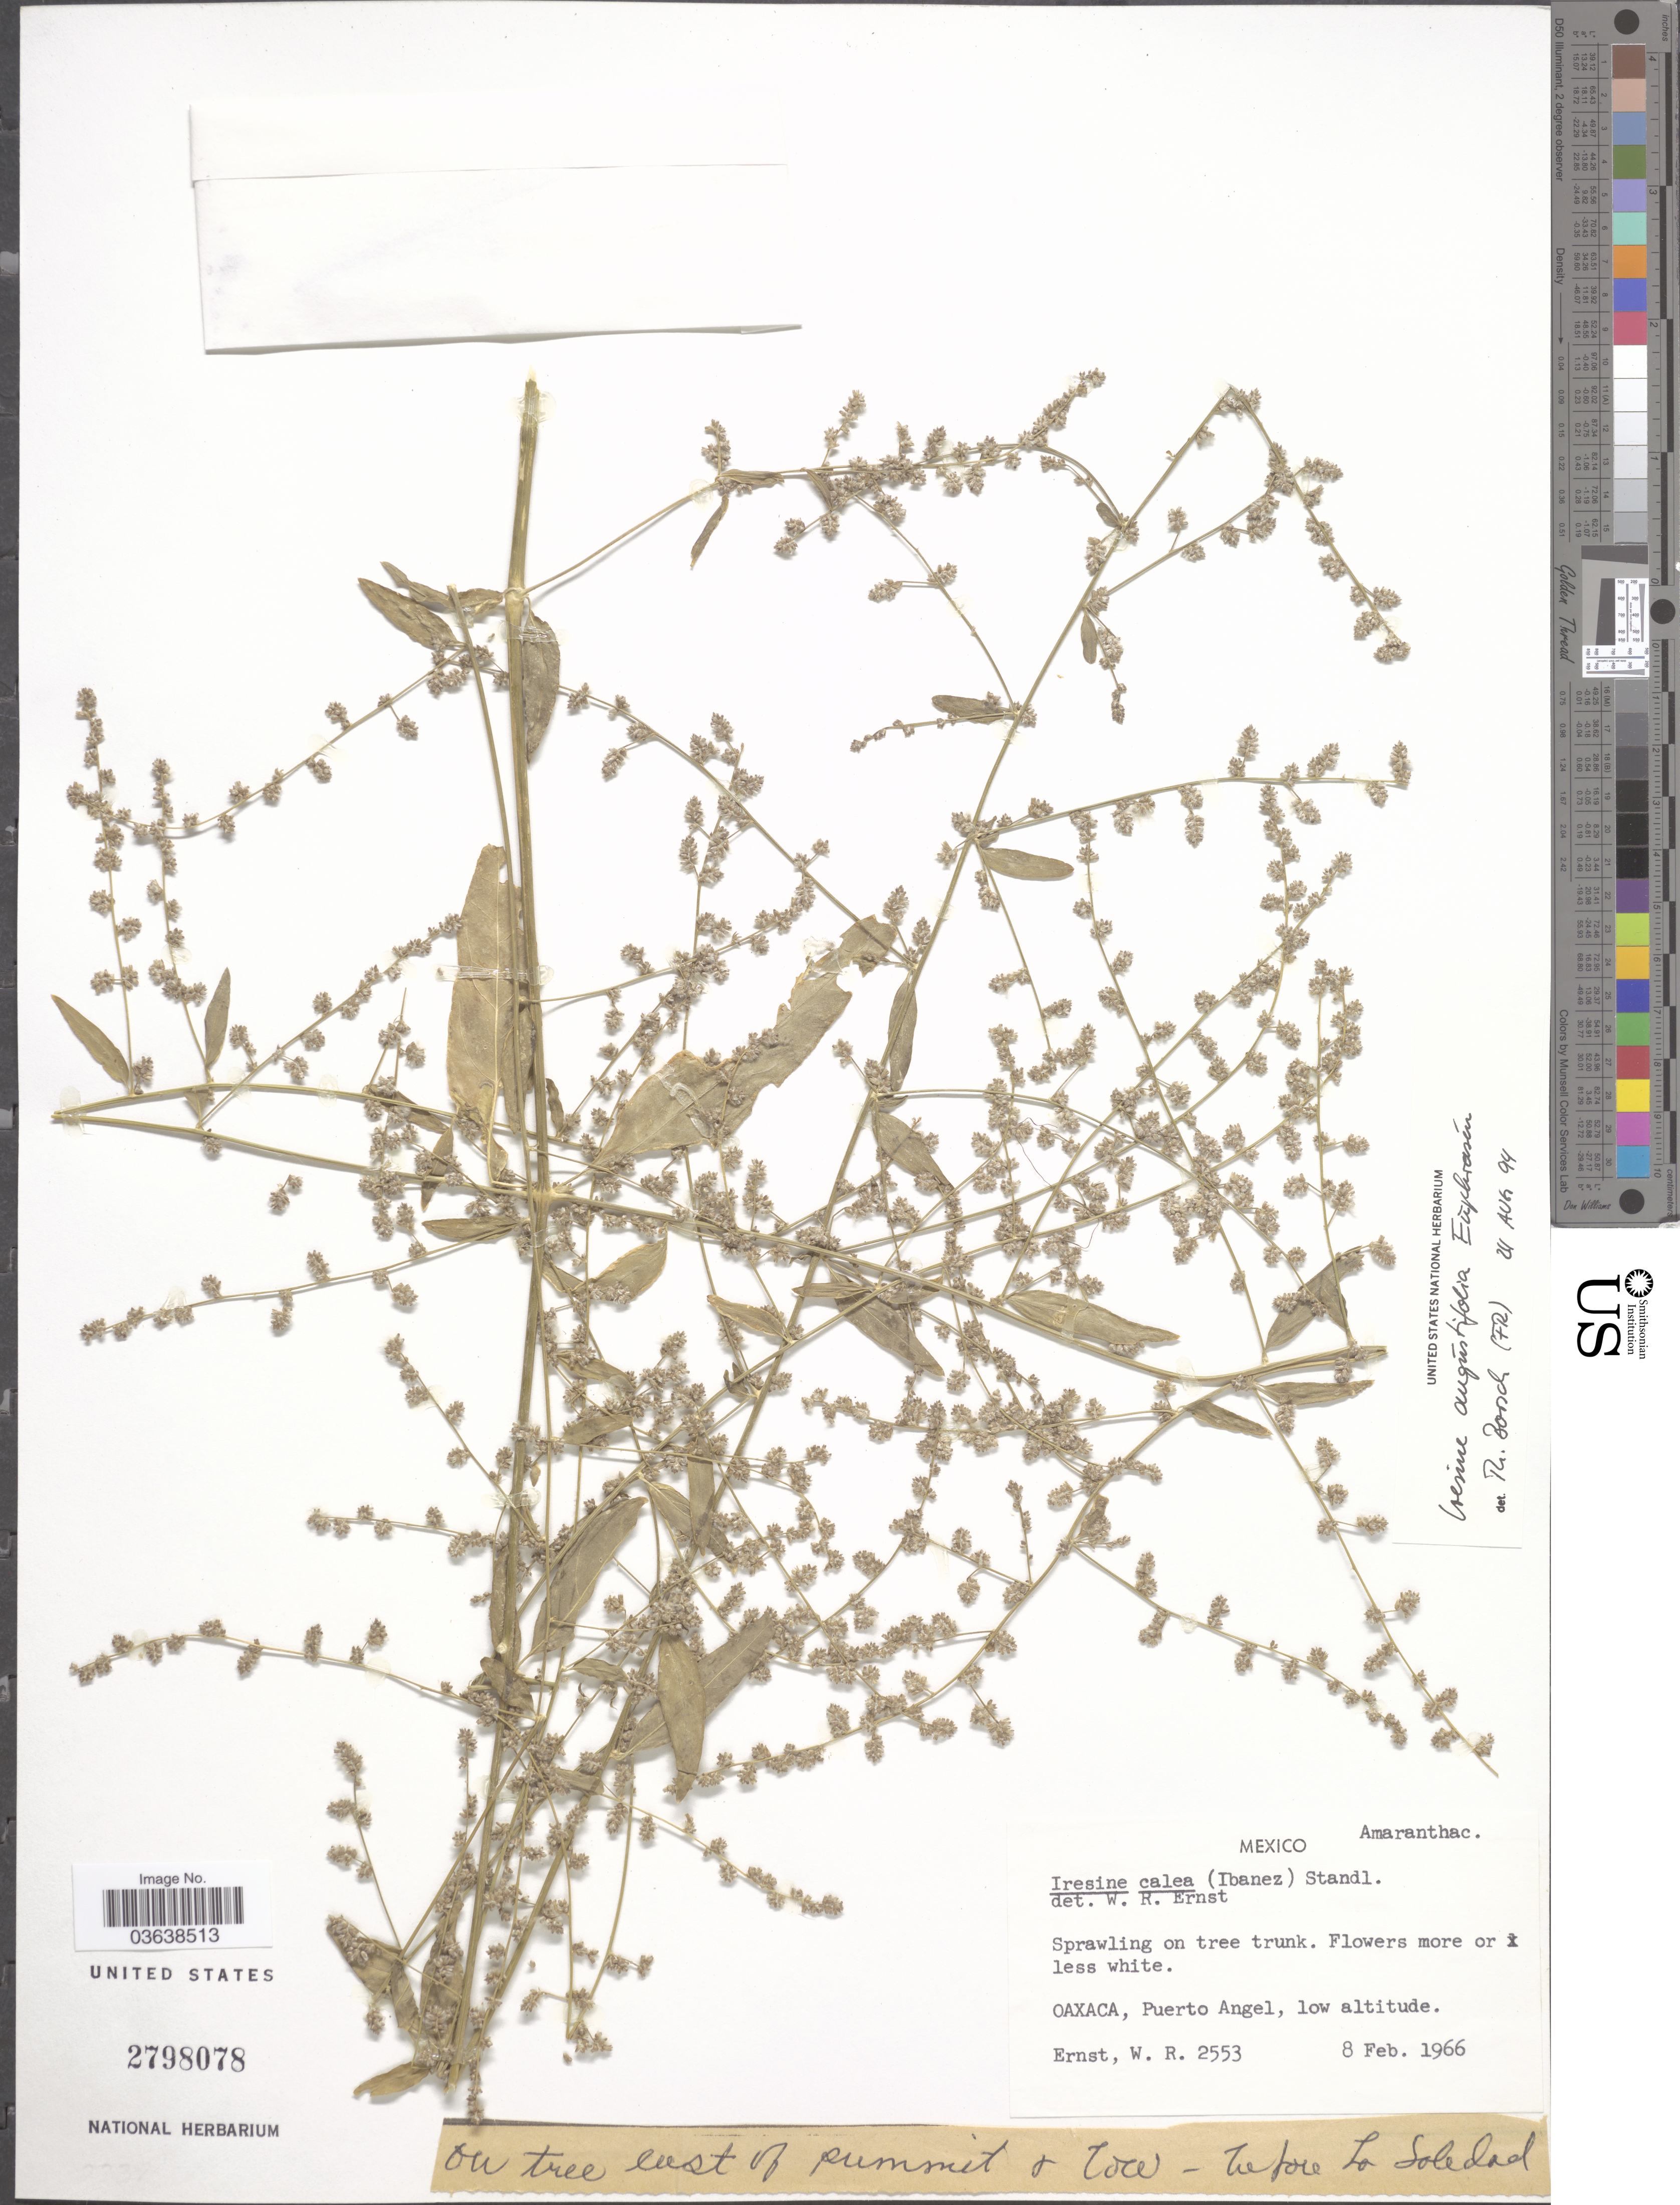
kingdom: Plantae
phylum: Tracheophyta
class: Magnoliopsida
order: Caryophyllales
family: Amaranthaceae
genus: Iresine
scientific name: Iresine angustifolia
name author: Euphrasén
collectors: W. R. Ernst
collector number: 2553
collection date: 1966-02-08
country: Mexico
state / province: Oaxaca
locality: Puerto Angel.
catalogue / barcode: US 2798078